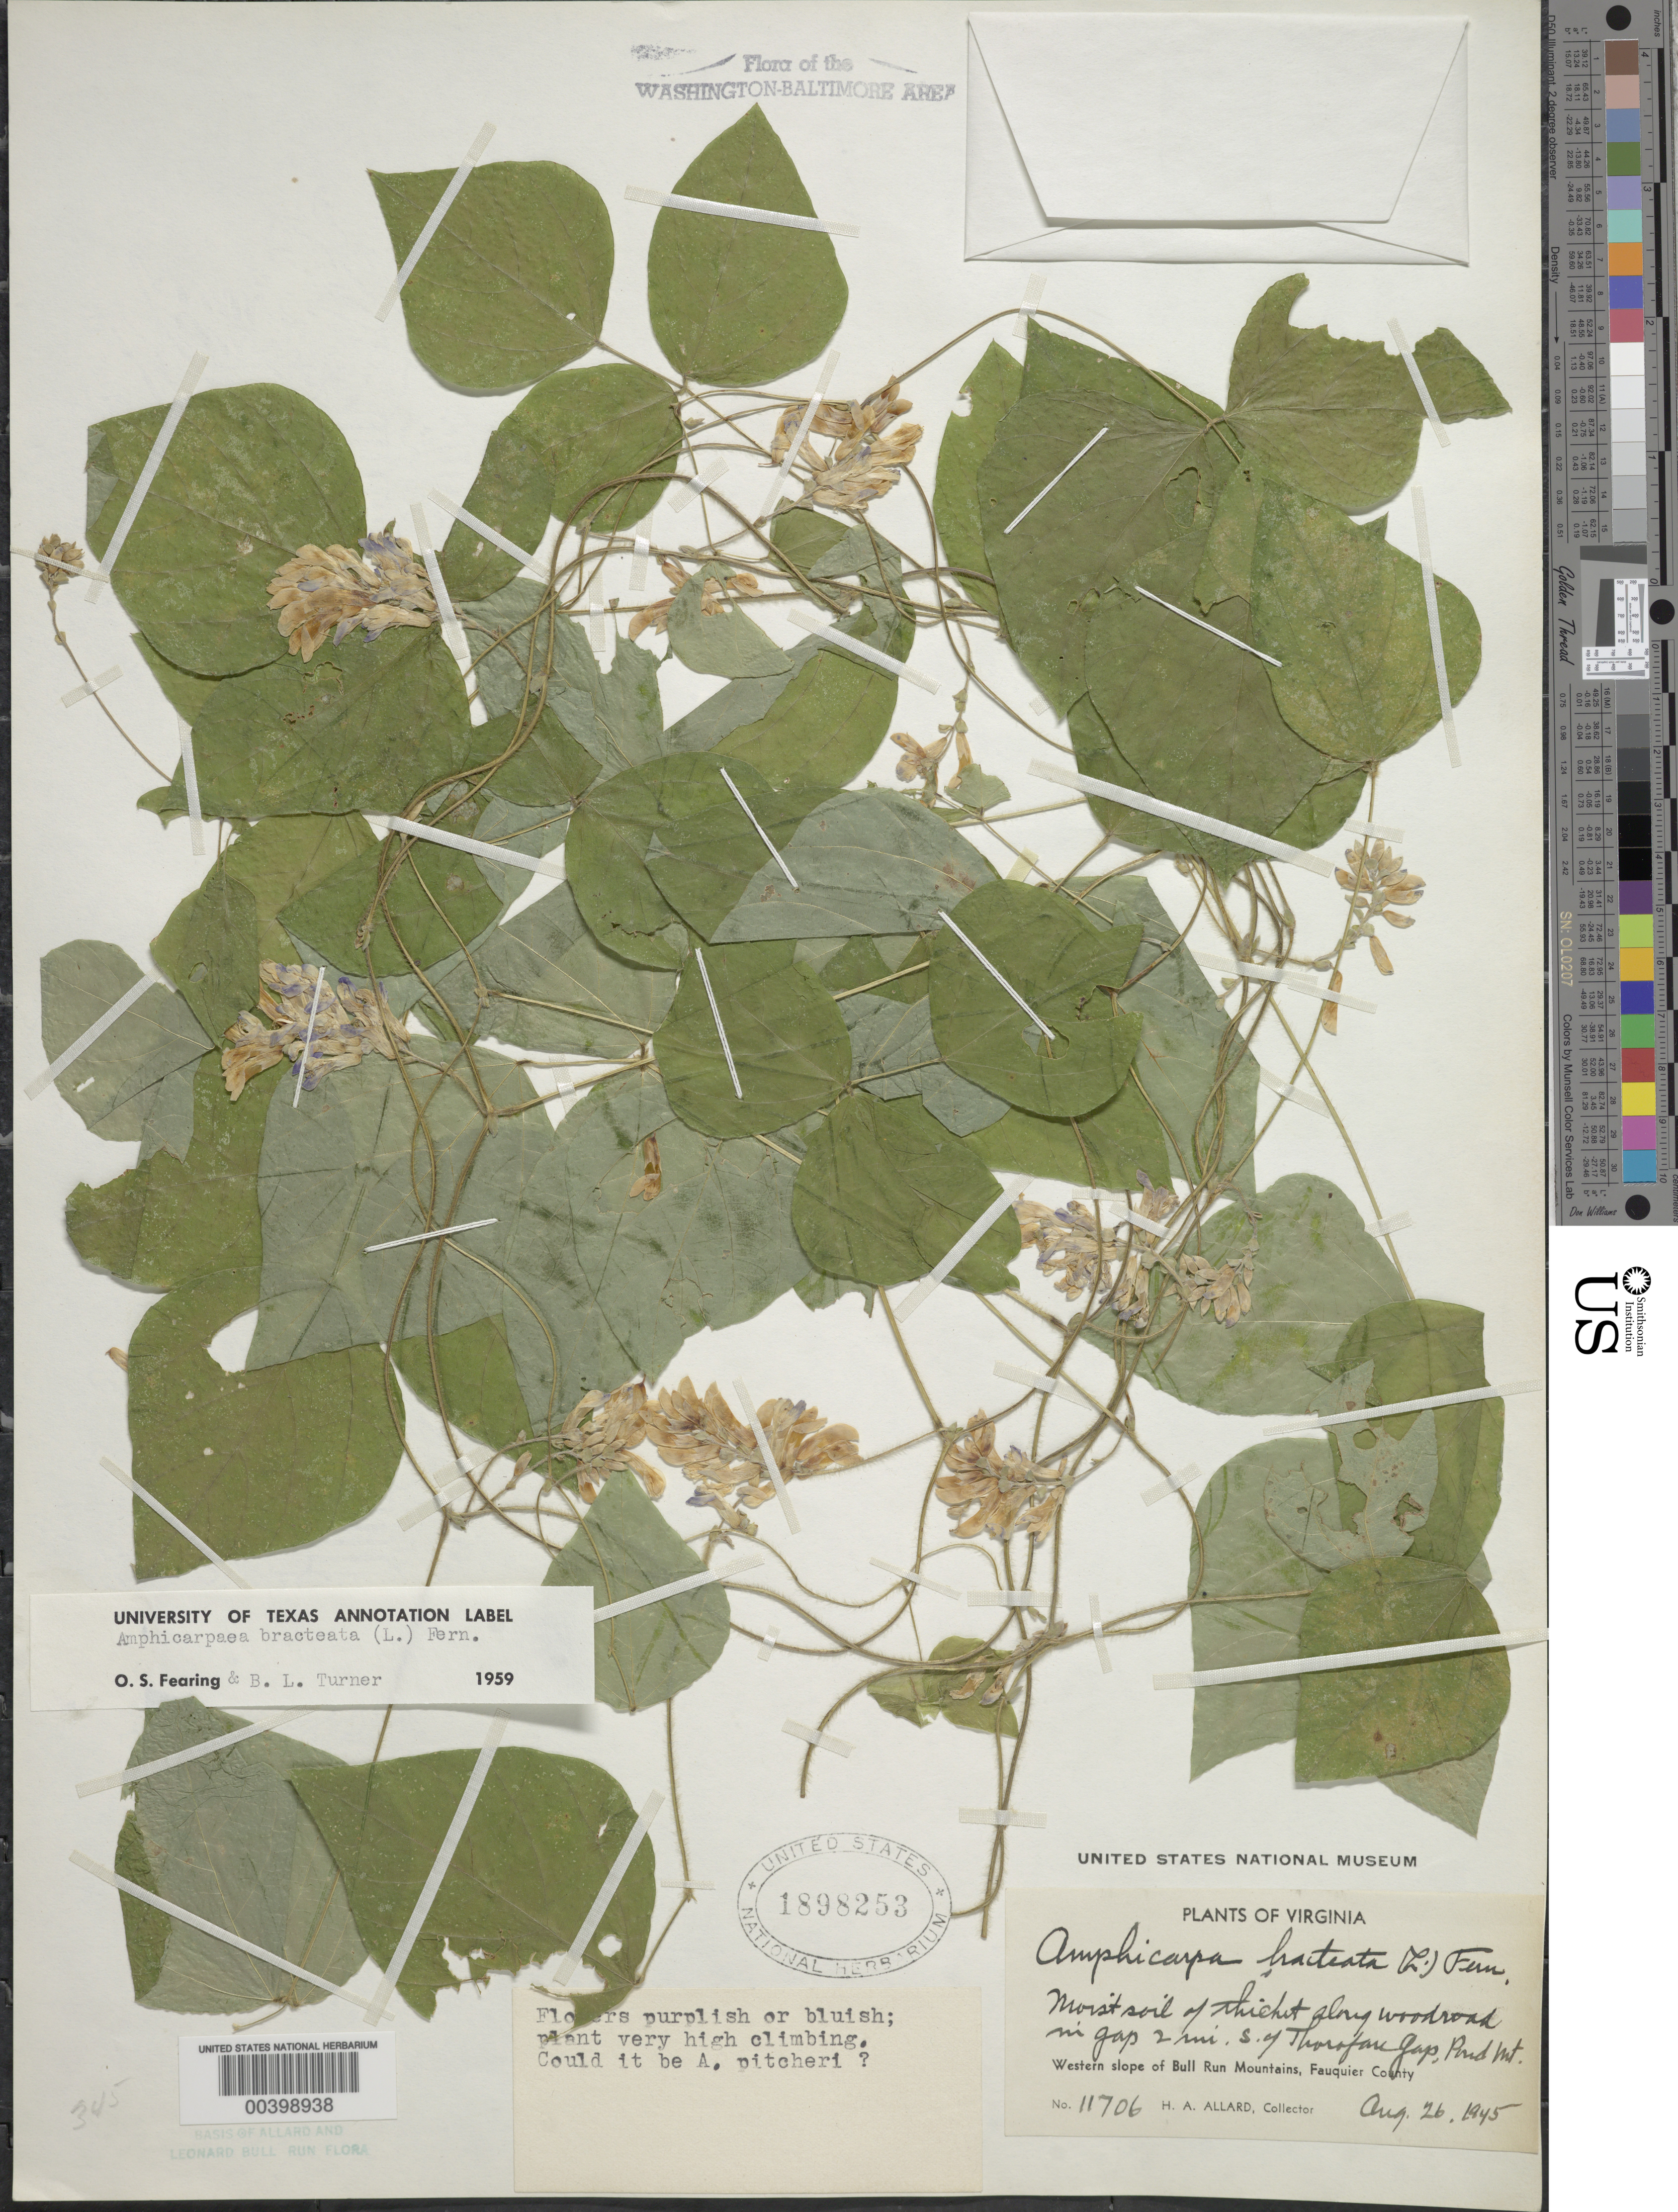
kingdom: Plantae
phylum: Tracheophyta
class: Magnoliopsida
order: Fabales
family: Fabaceae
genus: Amphicarpaea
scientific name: Amphicarpaea bracteata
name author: (L.) Fernald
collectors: H. A. Allard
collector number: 11706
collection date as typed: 26 Aug 1945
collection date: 1945-08-26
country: United States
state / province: Virginia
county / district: Fauquier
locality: South of Thorofare Gap, Pond Mt.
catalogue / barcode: US 1898253